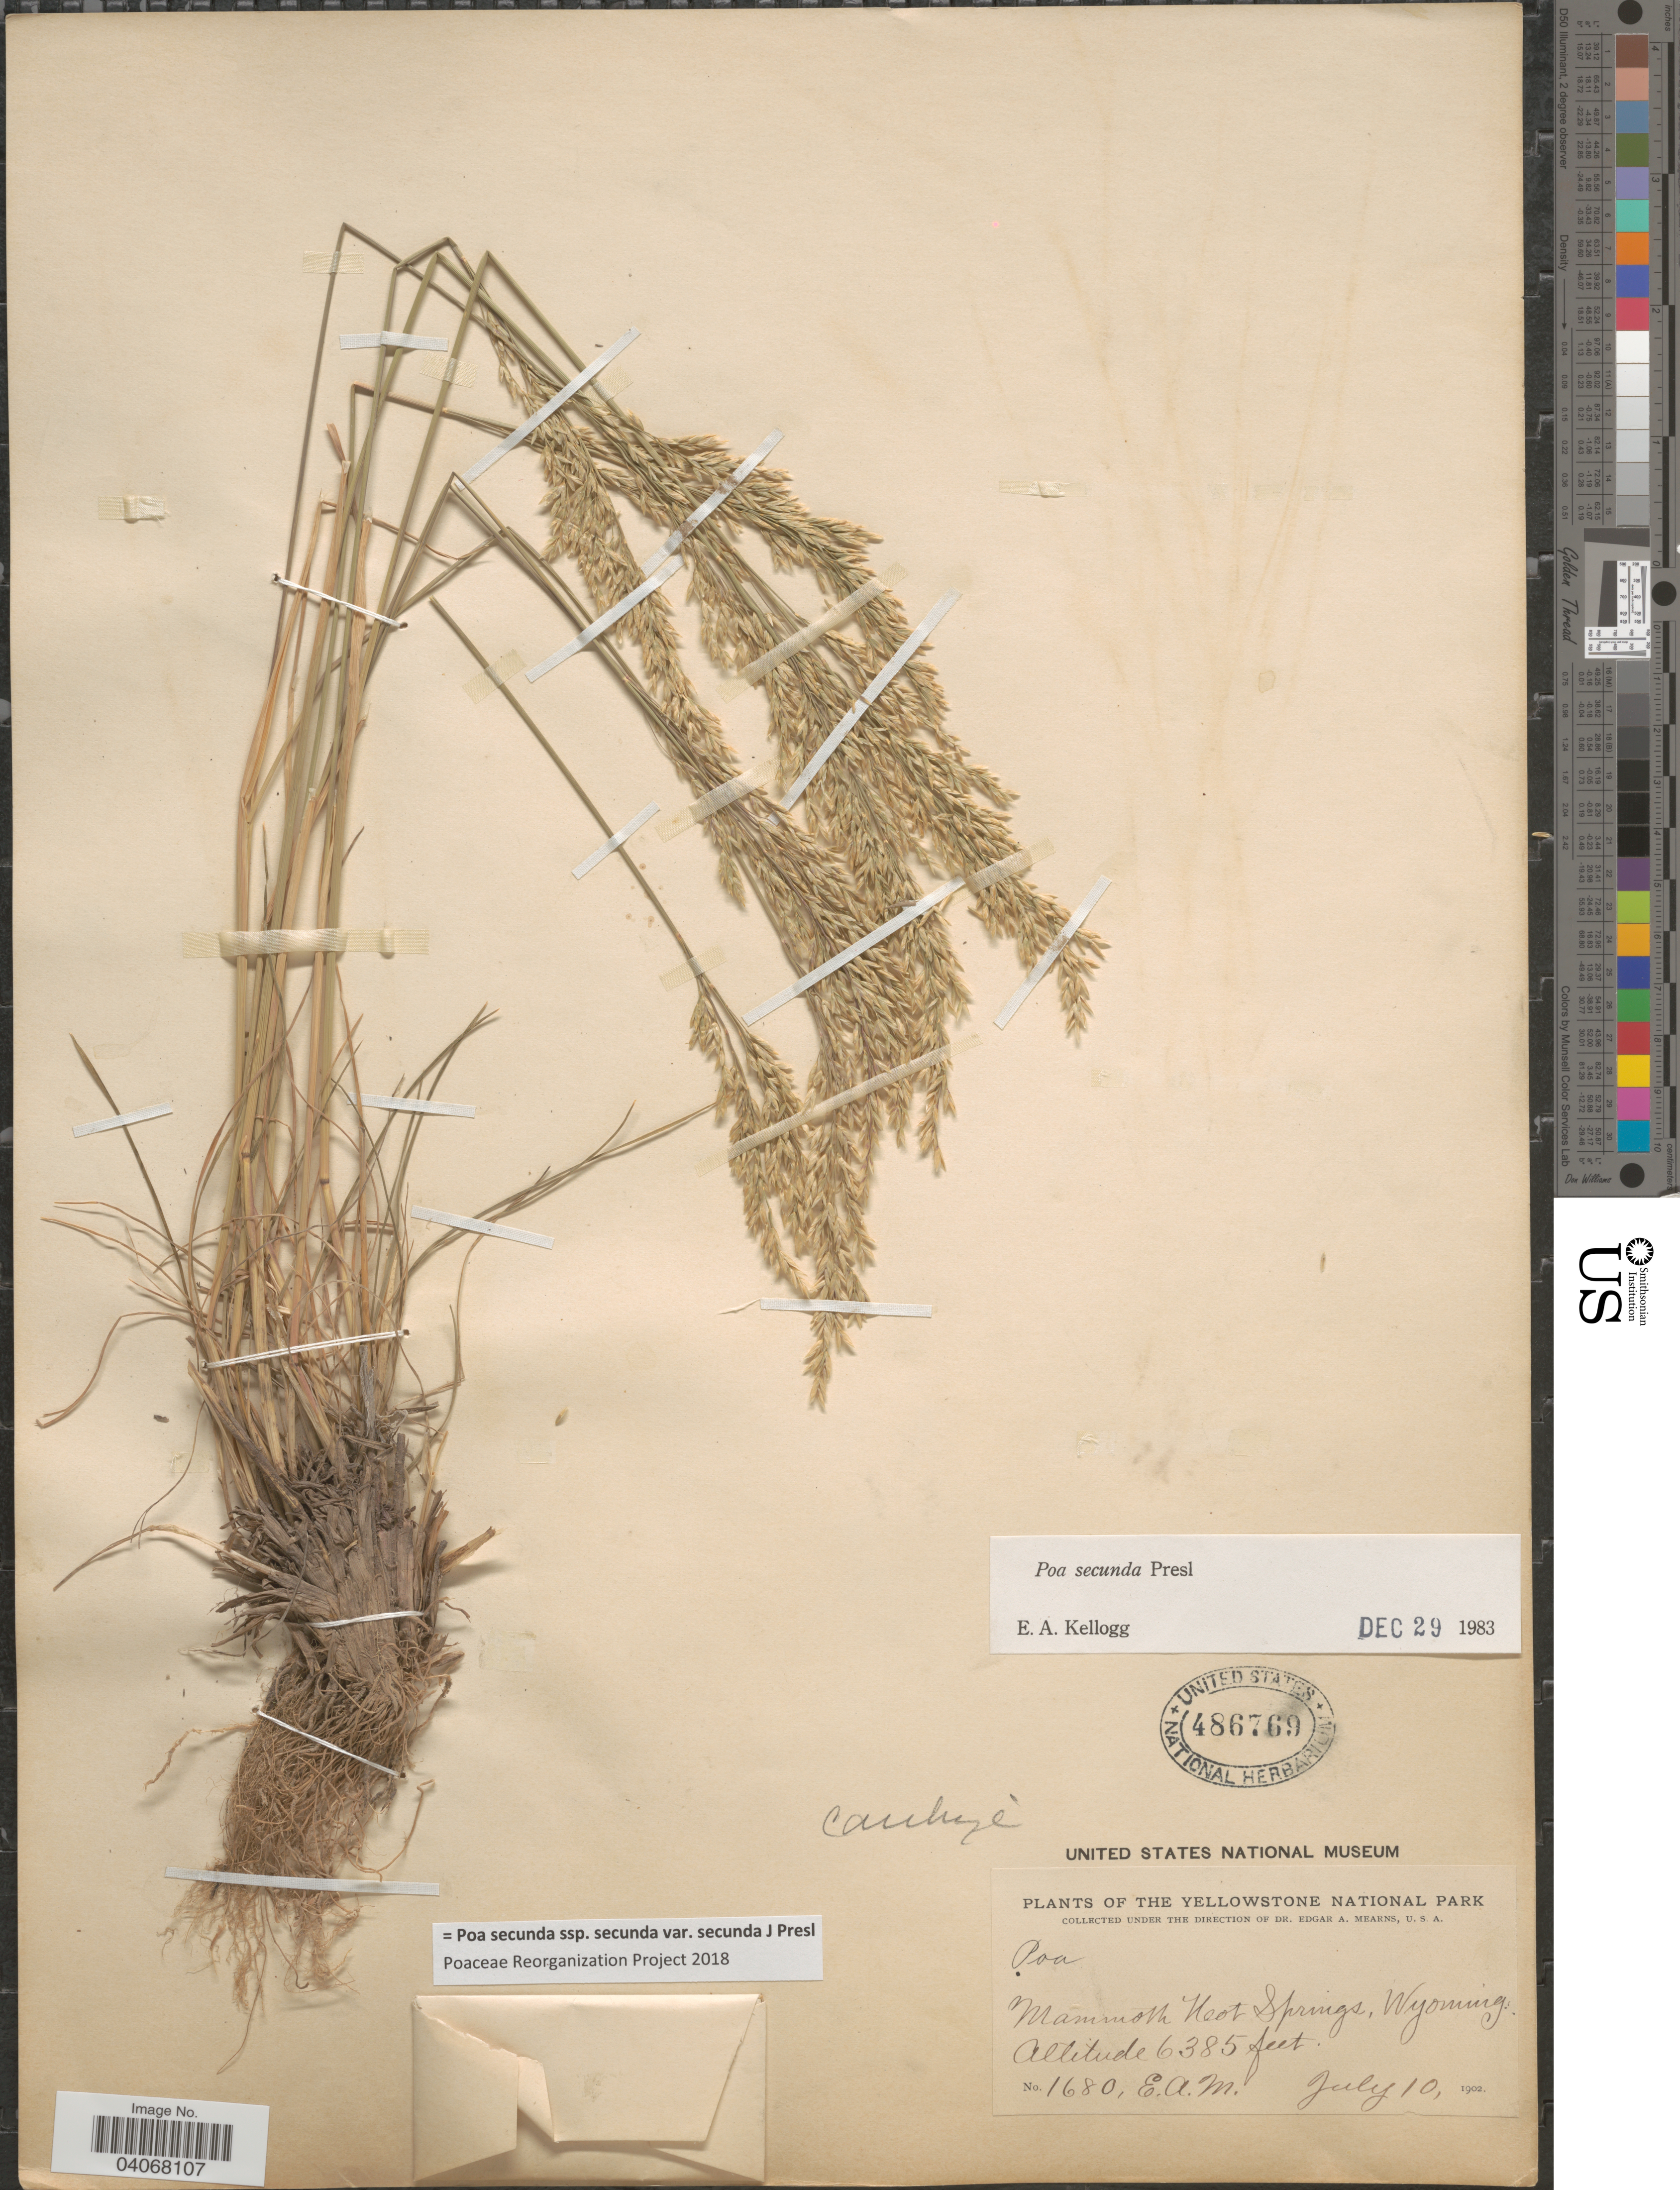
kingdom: Plantae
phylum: Tracheophyta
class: Liliopsida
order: Poales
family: Poaceae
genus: Poa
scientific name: Poa secunda subsp. secunda var. secunda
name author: J. Presl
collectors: E. A. Mearns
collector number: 1680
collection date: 1902-07-10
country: United States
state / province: Wyoming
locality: The Yellowstone National Park. Mammoth Hot Springs.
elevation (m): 1946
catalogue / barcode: US 486769